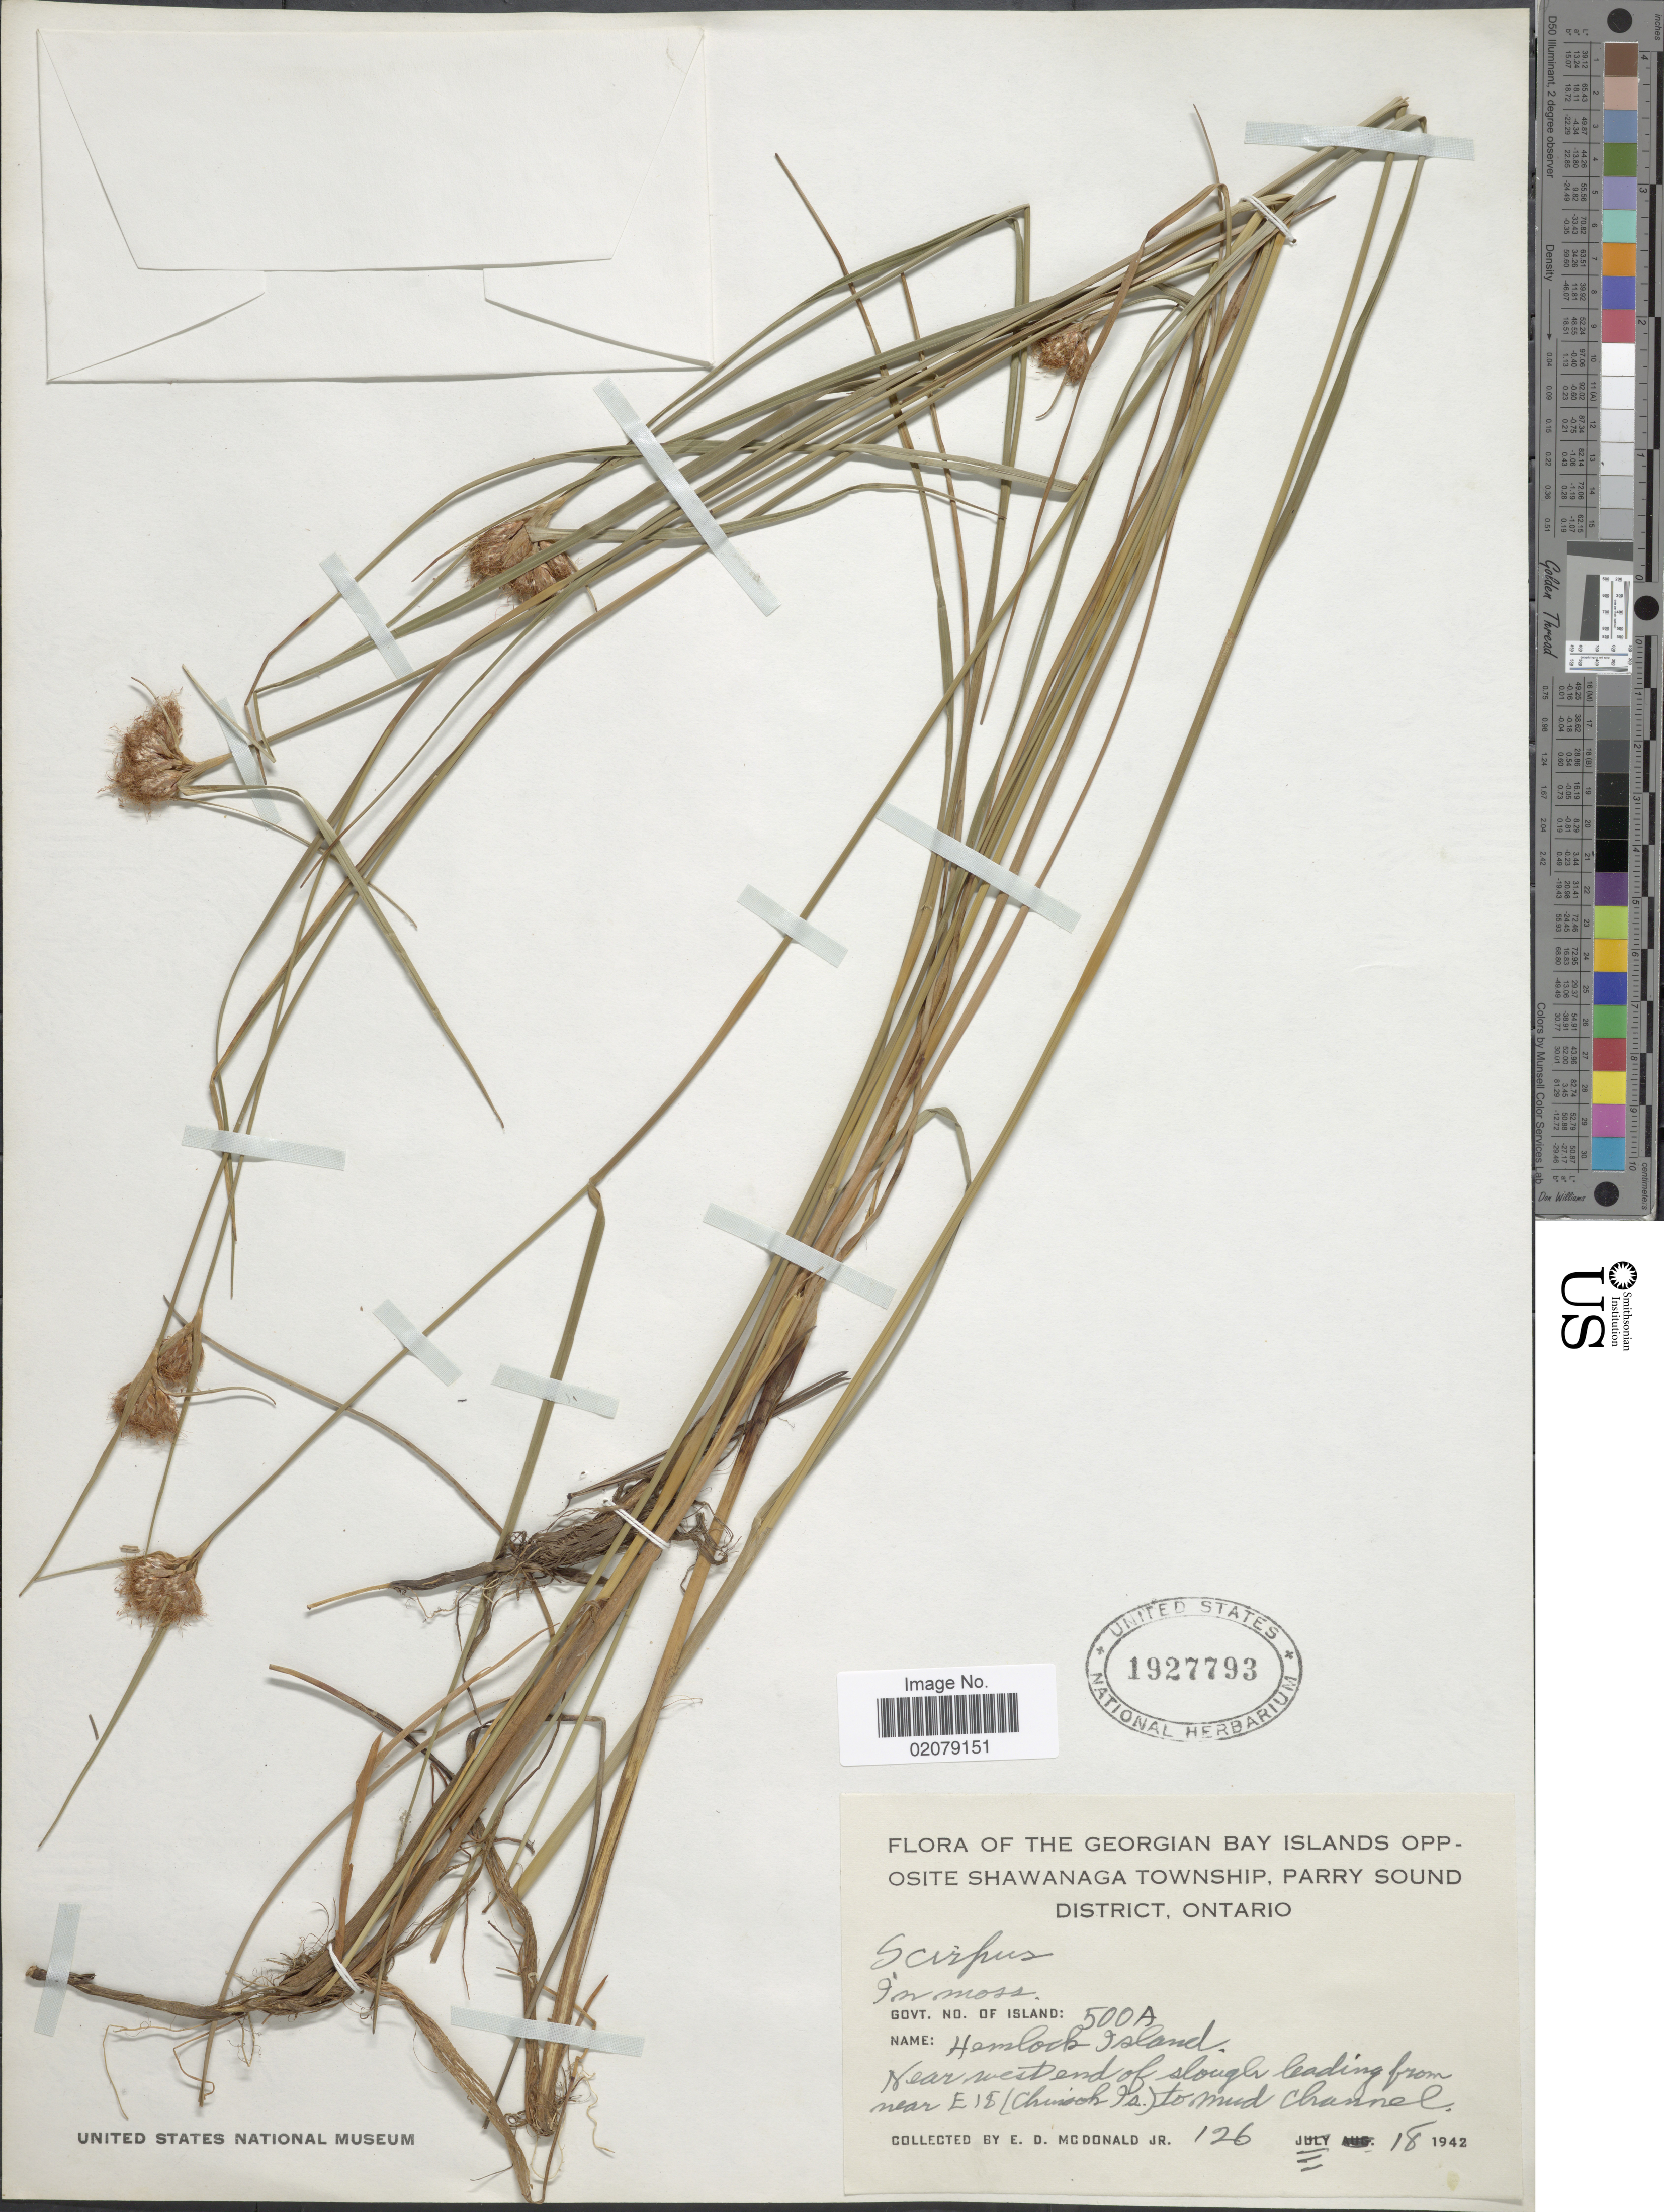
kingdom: Plantae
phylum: Tracheophyta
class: Liliopsida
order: Poales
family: Cyperaceae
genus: Eriophorum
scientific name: Eriophorum sp.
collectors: E. D. McDonald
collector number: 126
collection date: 1942-07-18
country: Canada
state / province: Ontario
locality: The Georgian Bay Islands Opposite Shawanaga Township, Parry sound District, Ontario, Hemlock Island, near west end of slough leading from near E 18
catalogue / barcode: US 1927793